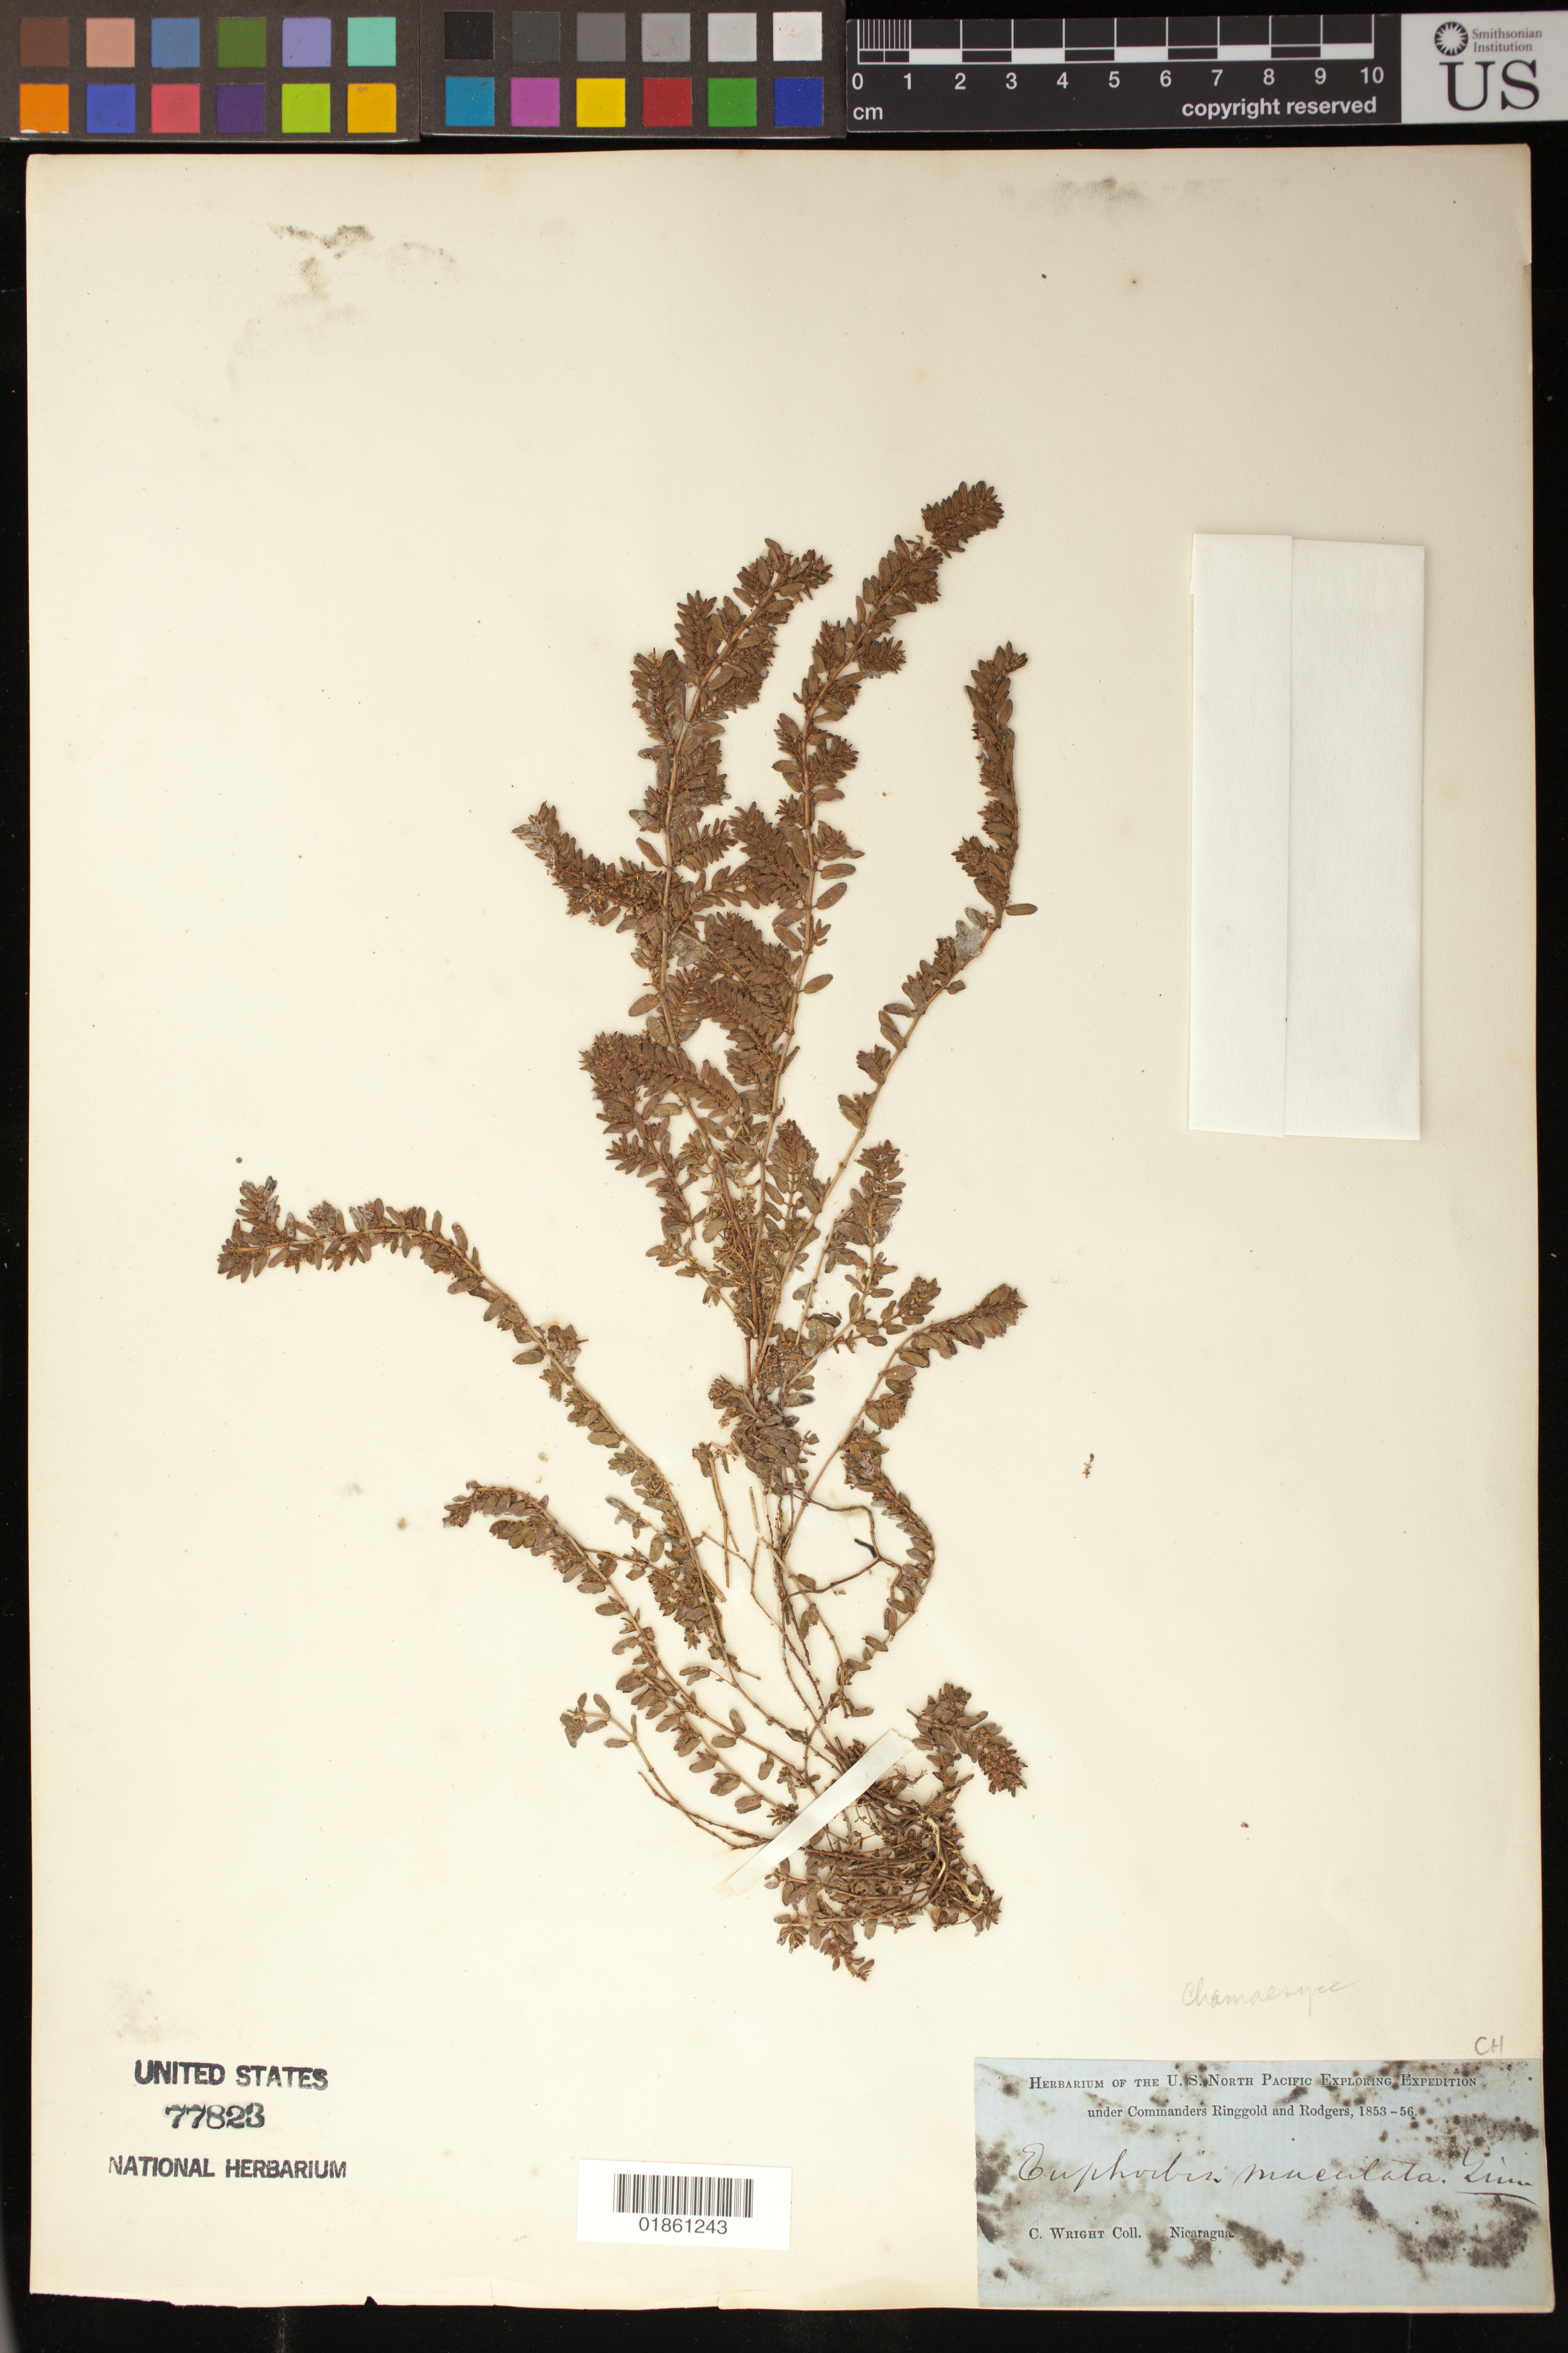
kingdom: Plantae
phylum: Tracheophyta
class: Magnoliopsida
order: Malpighiales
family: Euphorbiaceae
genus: Euphorbia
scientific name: Euphorbia sp.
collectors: C. Wright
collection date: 1853/1856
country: Nicaragua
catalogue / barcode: US 77823